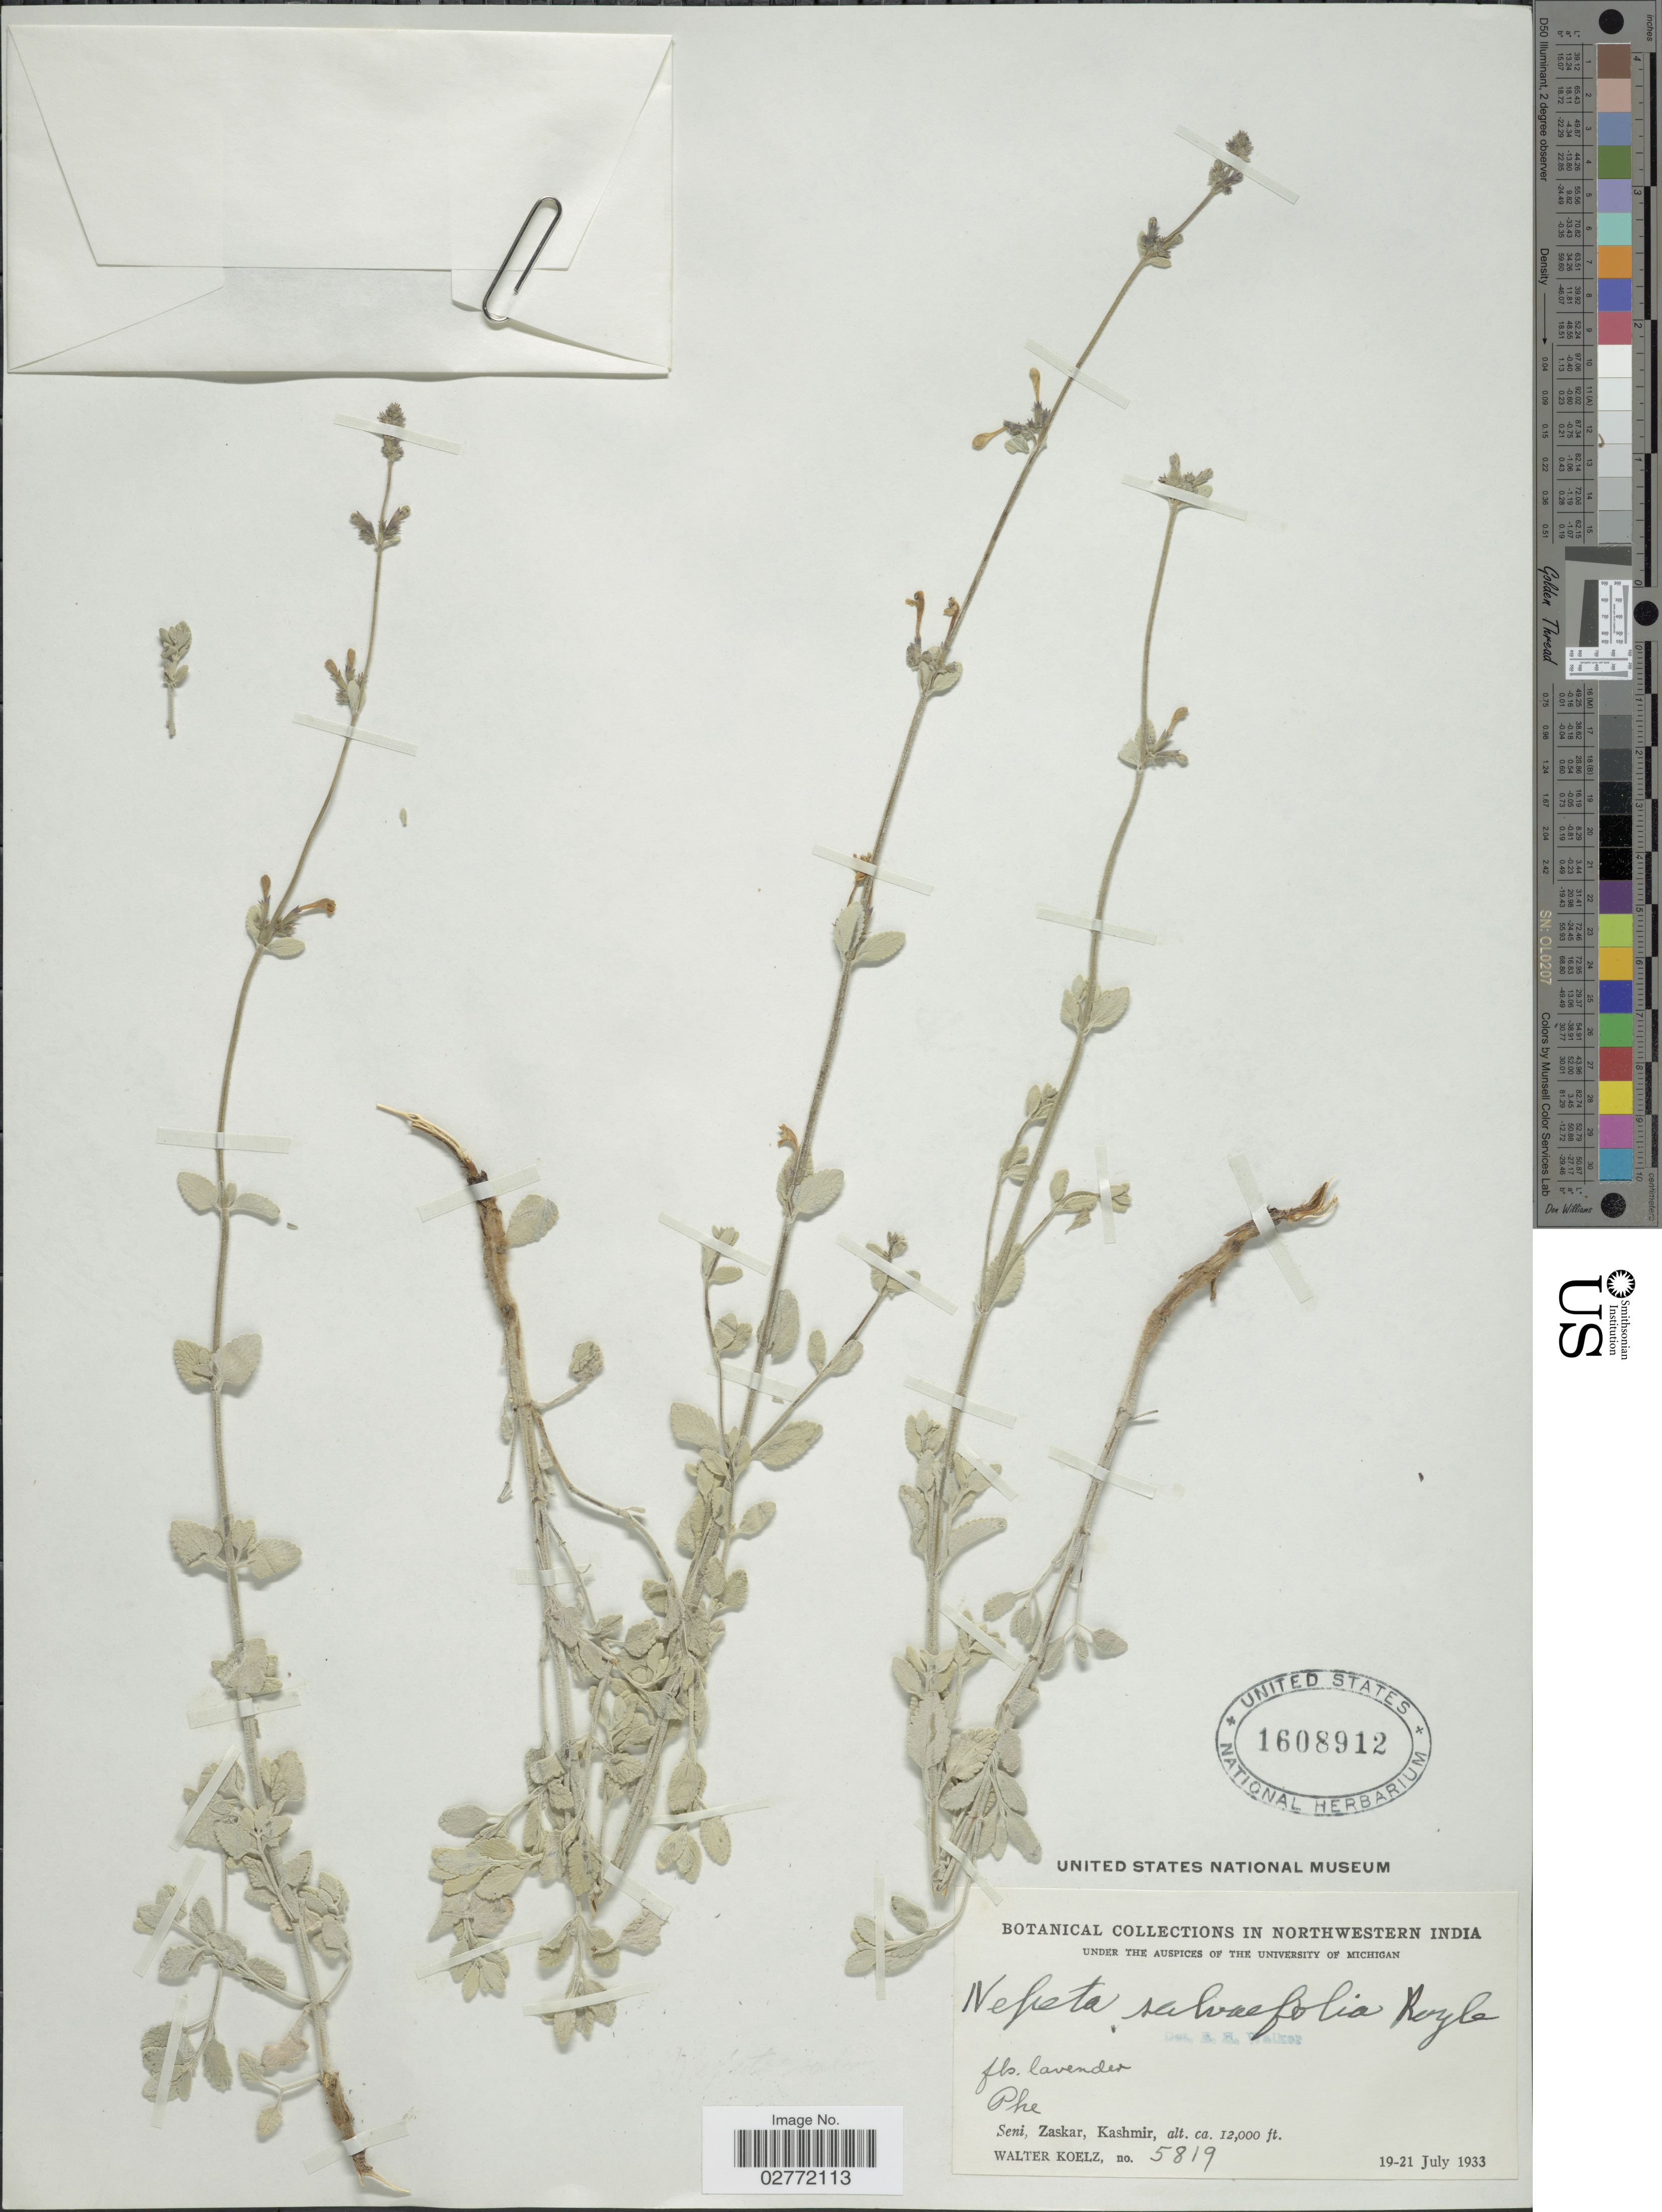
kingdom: Plantae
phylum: Tracheophyta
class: Magnoliopsida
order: Lamiales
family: Lamiaceae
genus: Nepeta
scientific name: Nepeta salviifolia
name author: Pers.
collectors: W. N. Koelz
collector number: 5819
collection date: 1933-07-19/1933-07-21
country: India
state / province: Jammu and Kashmir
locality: Phe, Seni, Zaskar, Kashmir.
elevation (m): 3658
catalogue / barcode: US 1608912